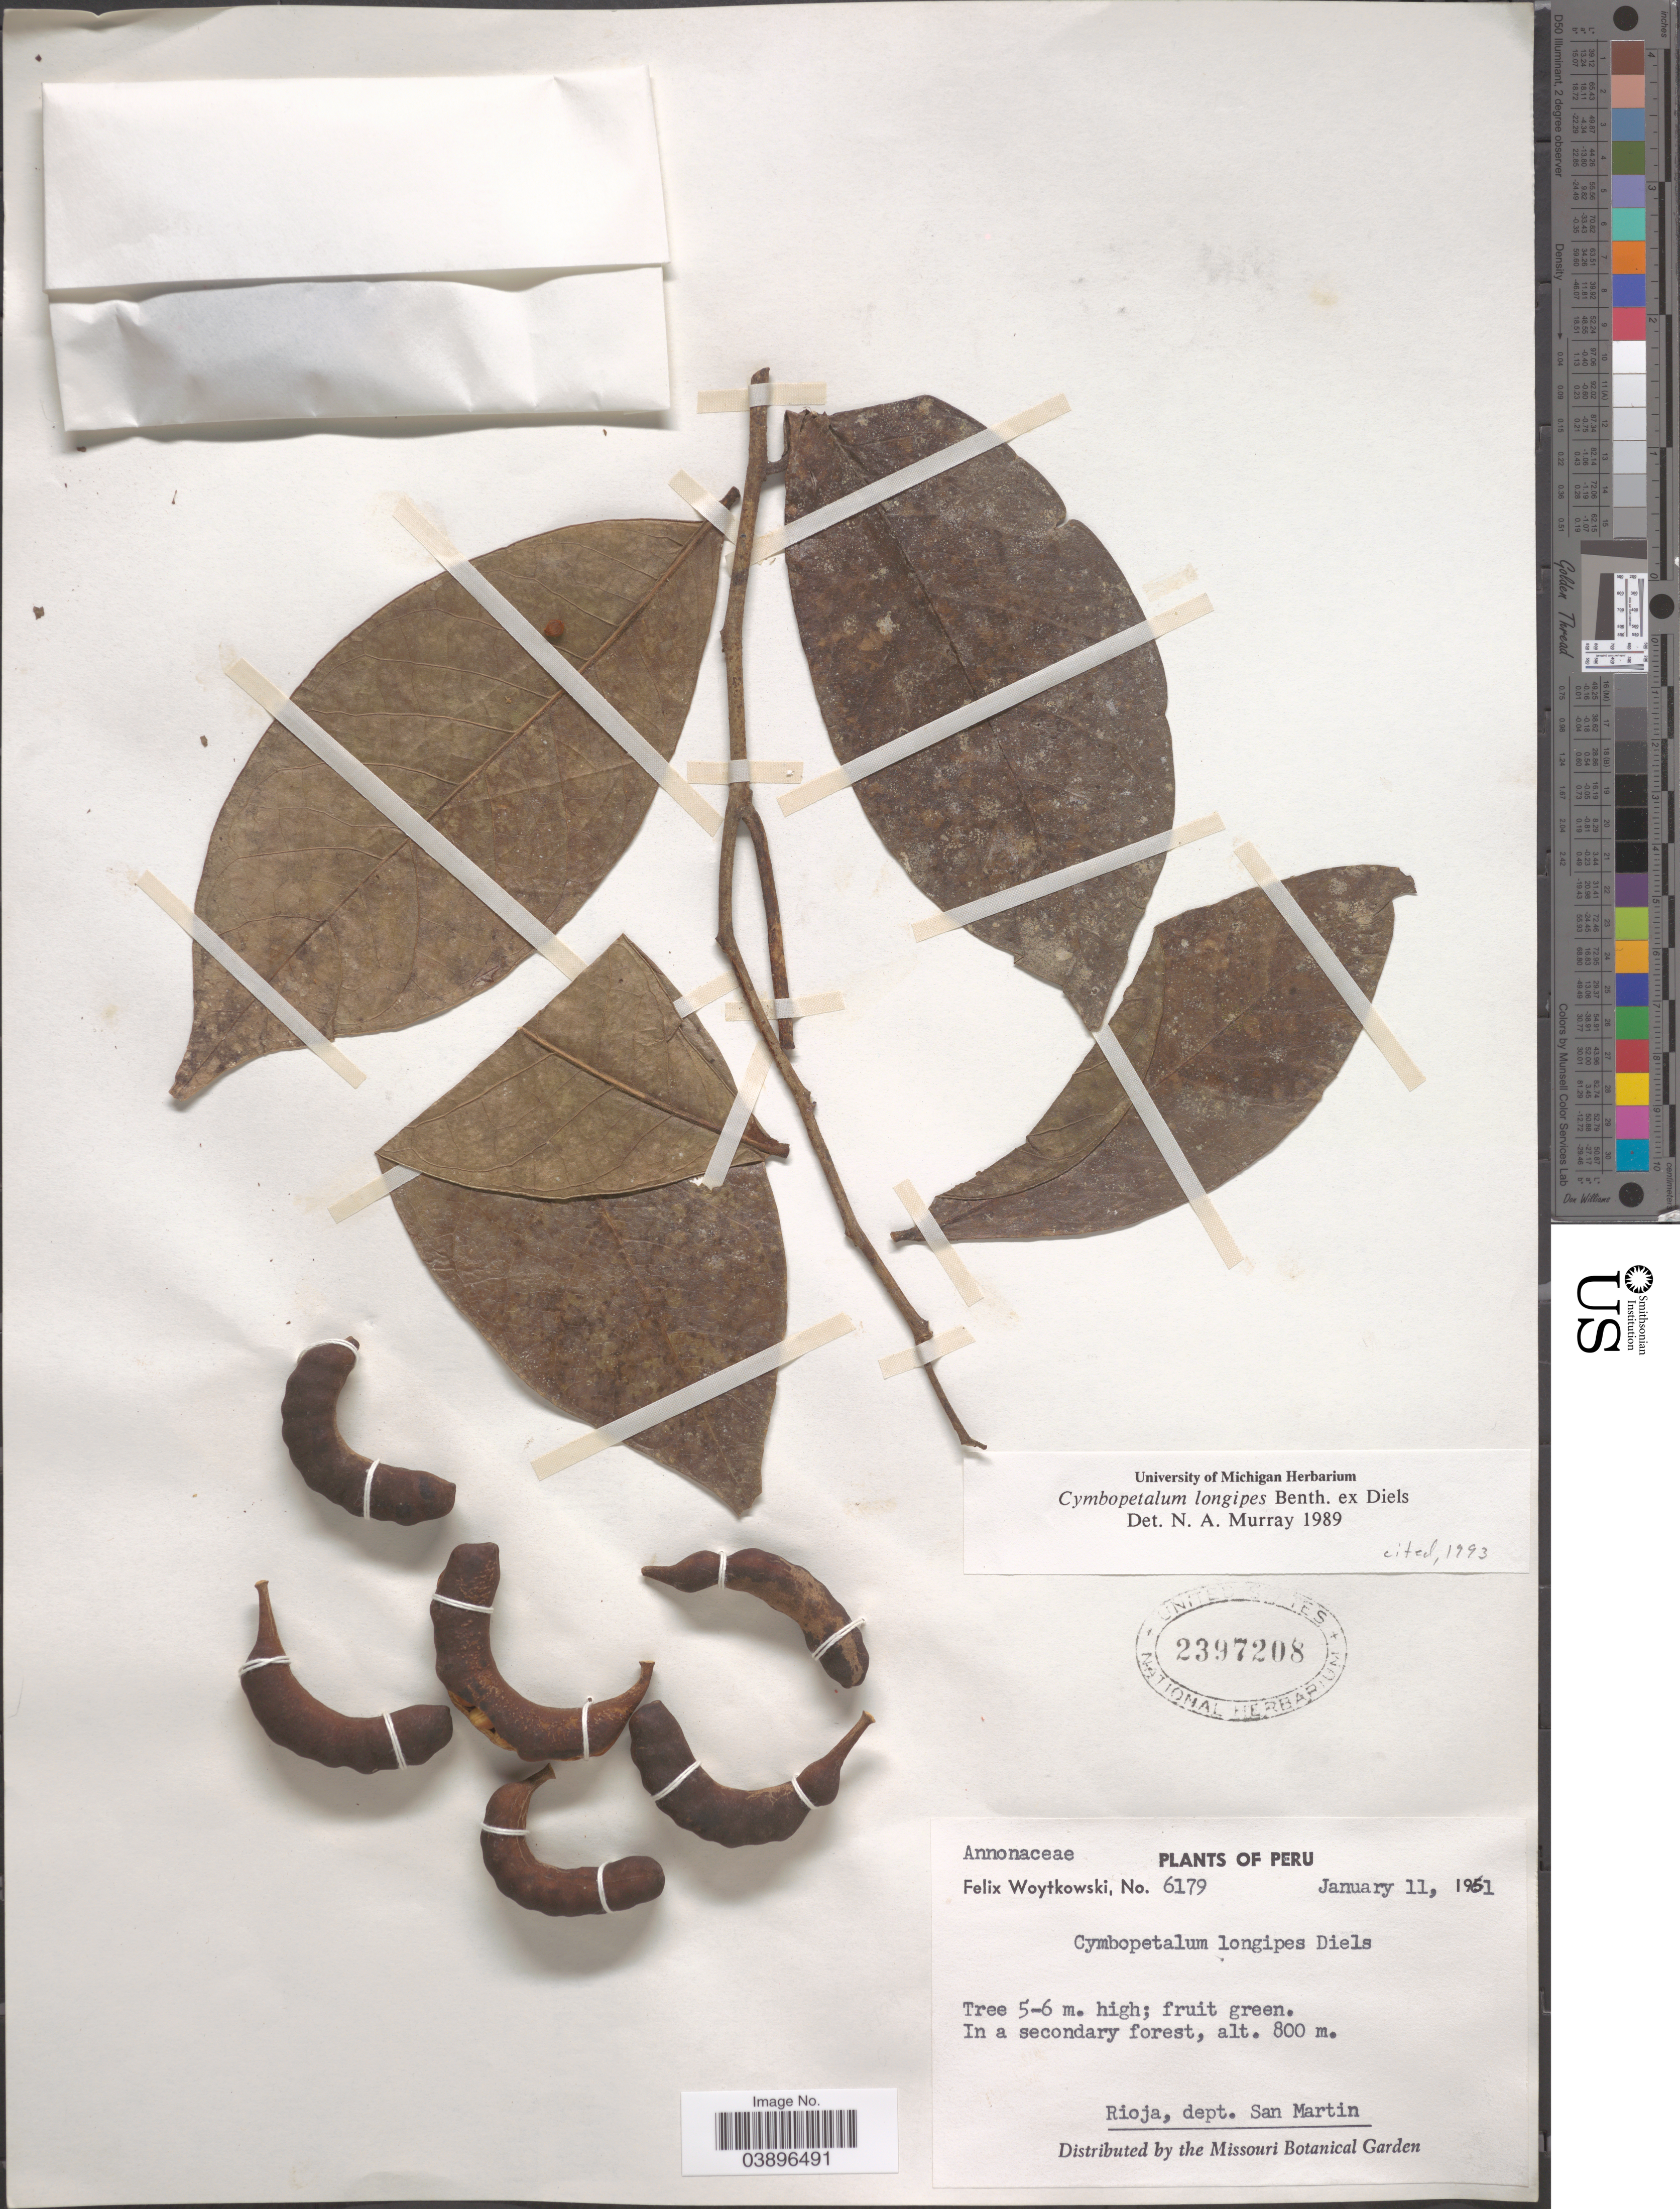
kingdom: Plantae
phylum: Tracheophyta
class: Magnoliopsida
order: Magnoliales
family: Annonaceae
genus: Cymbopetalum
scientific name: Cymbopetalum longipes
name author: Diels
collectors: F. Woytkowski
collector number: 6179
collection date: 1961-01-11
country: Peru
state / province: San Martín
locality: Rioja, dept. San Martin.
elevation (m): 800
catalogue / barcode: US 2397208